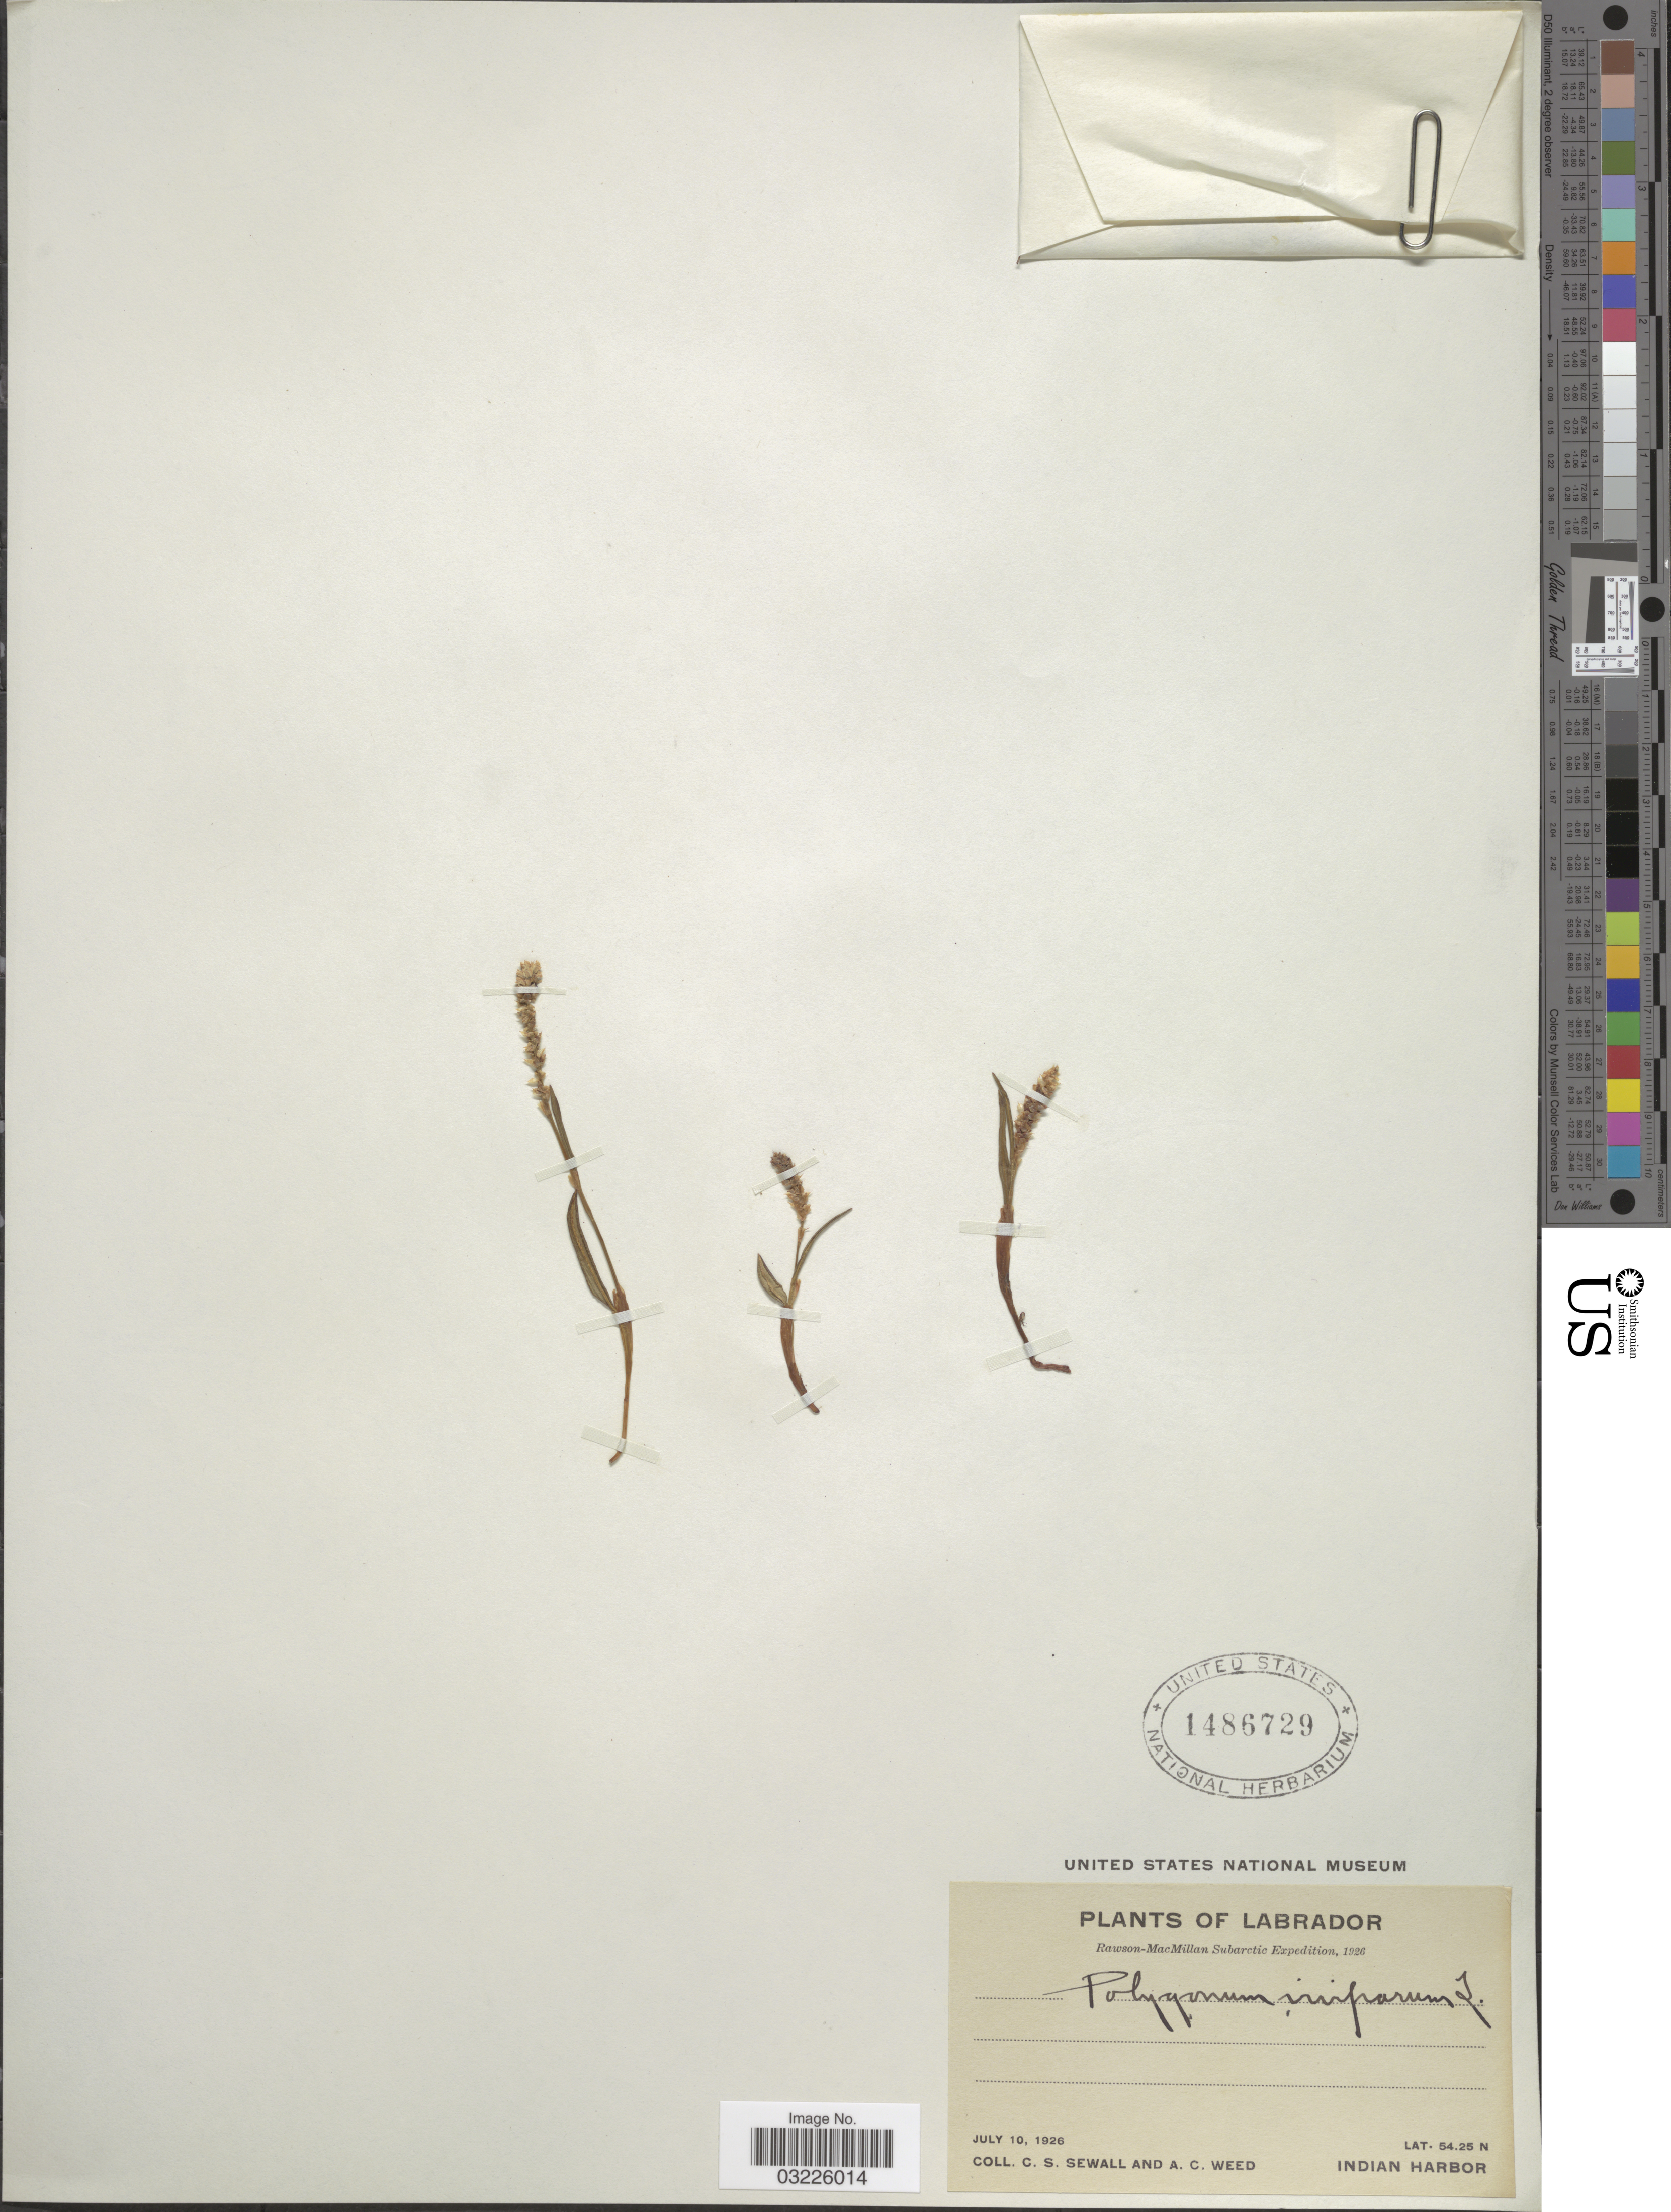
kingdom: Plantae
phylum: Tracheophyta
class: Magnoliopsida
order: Caryophyllales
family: Polygonaceae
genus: Bistorta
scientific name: Bistorta vivipara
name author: (L.) Delarbre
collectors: C. Sewall & A. Weed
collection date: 1926-07-10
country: Canada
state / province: Newfoundland and Labrador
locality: Labrador. Indian Harbor.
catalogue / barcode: US 1486729